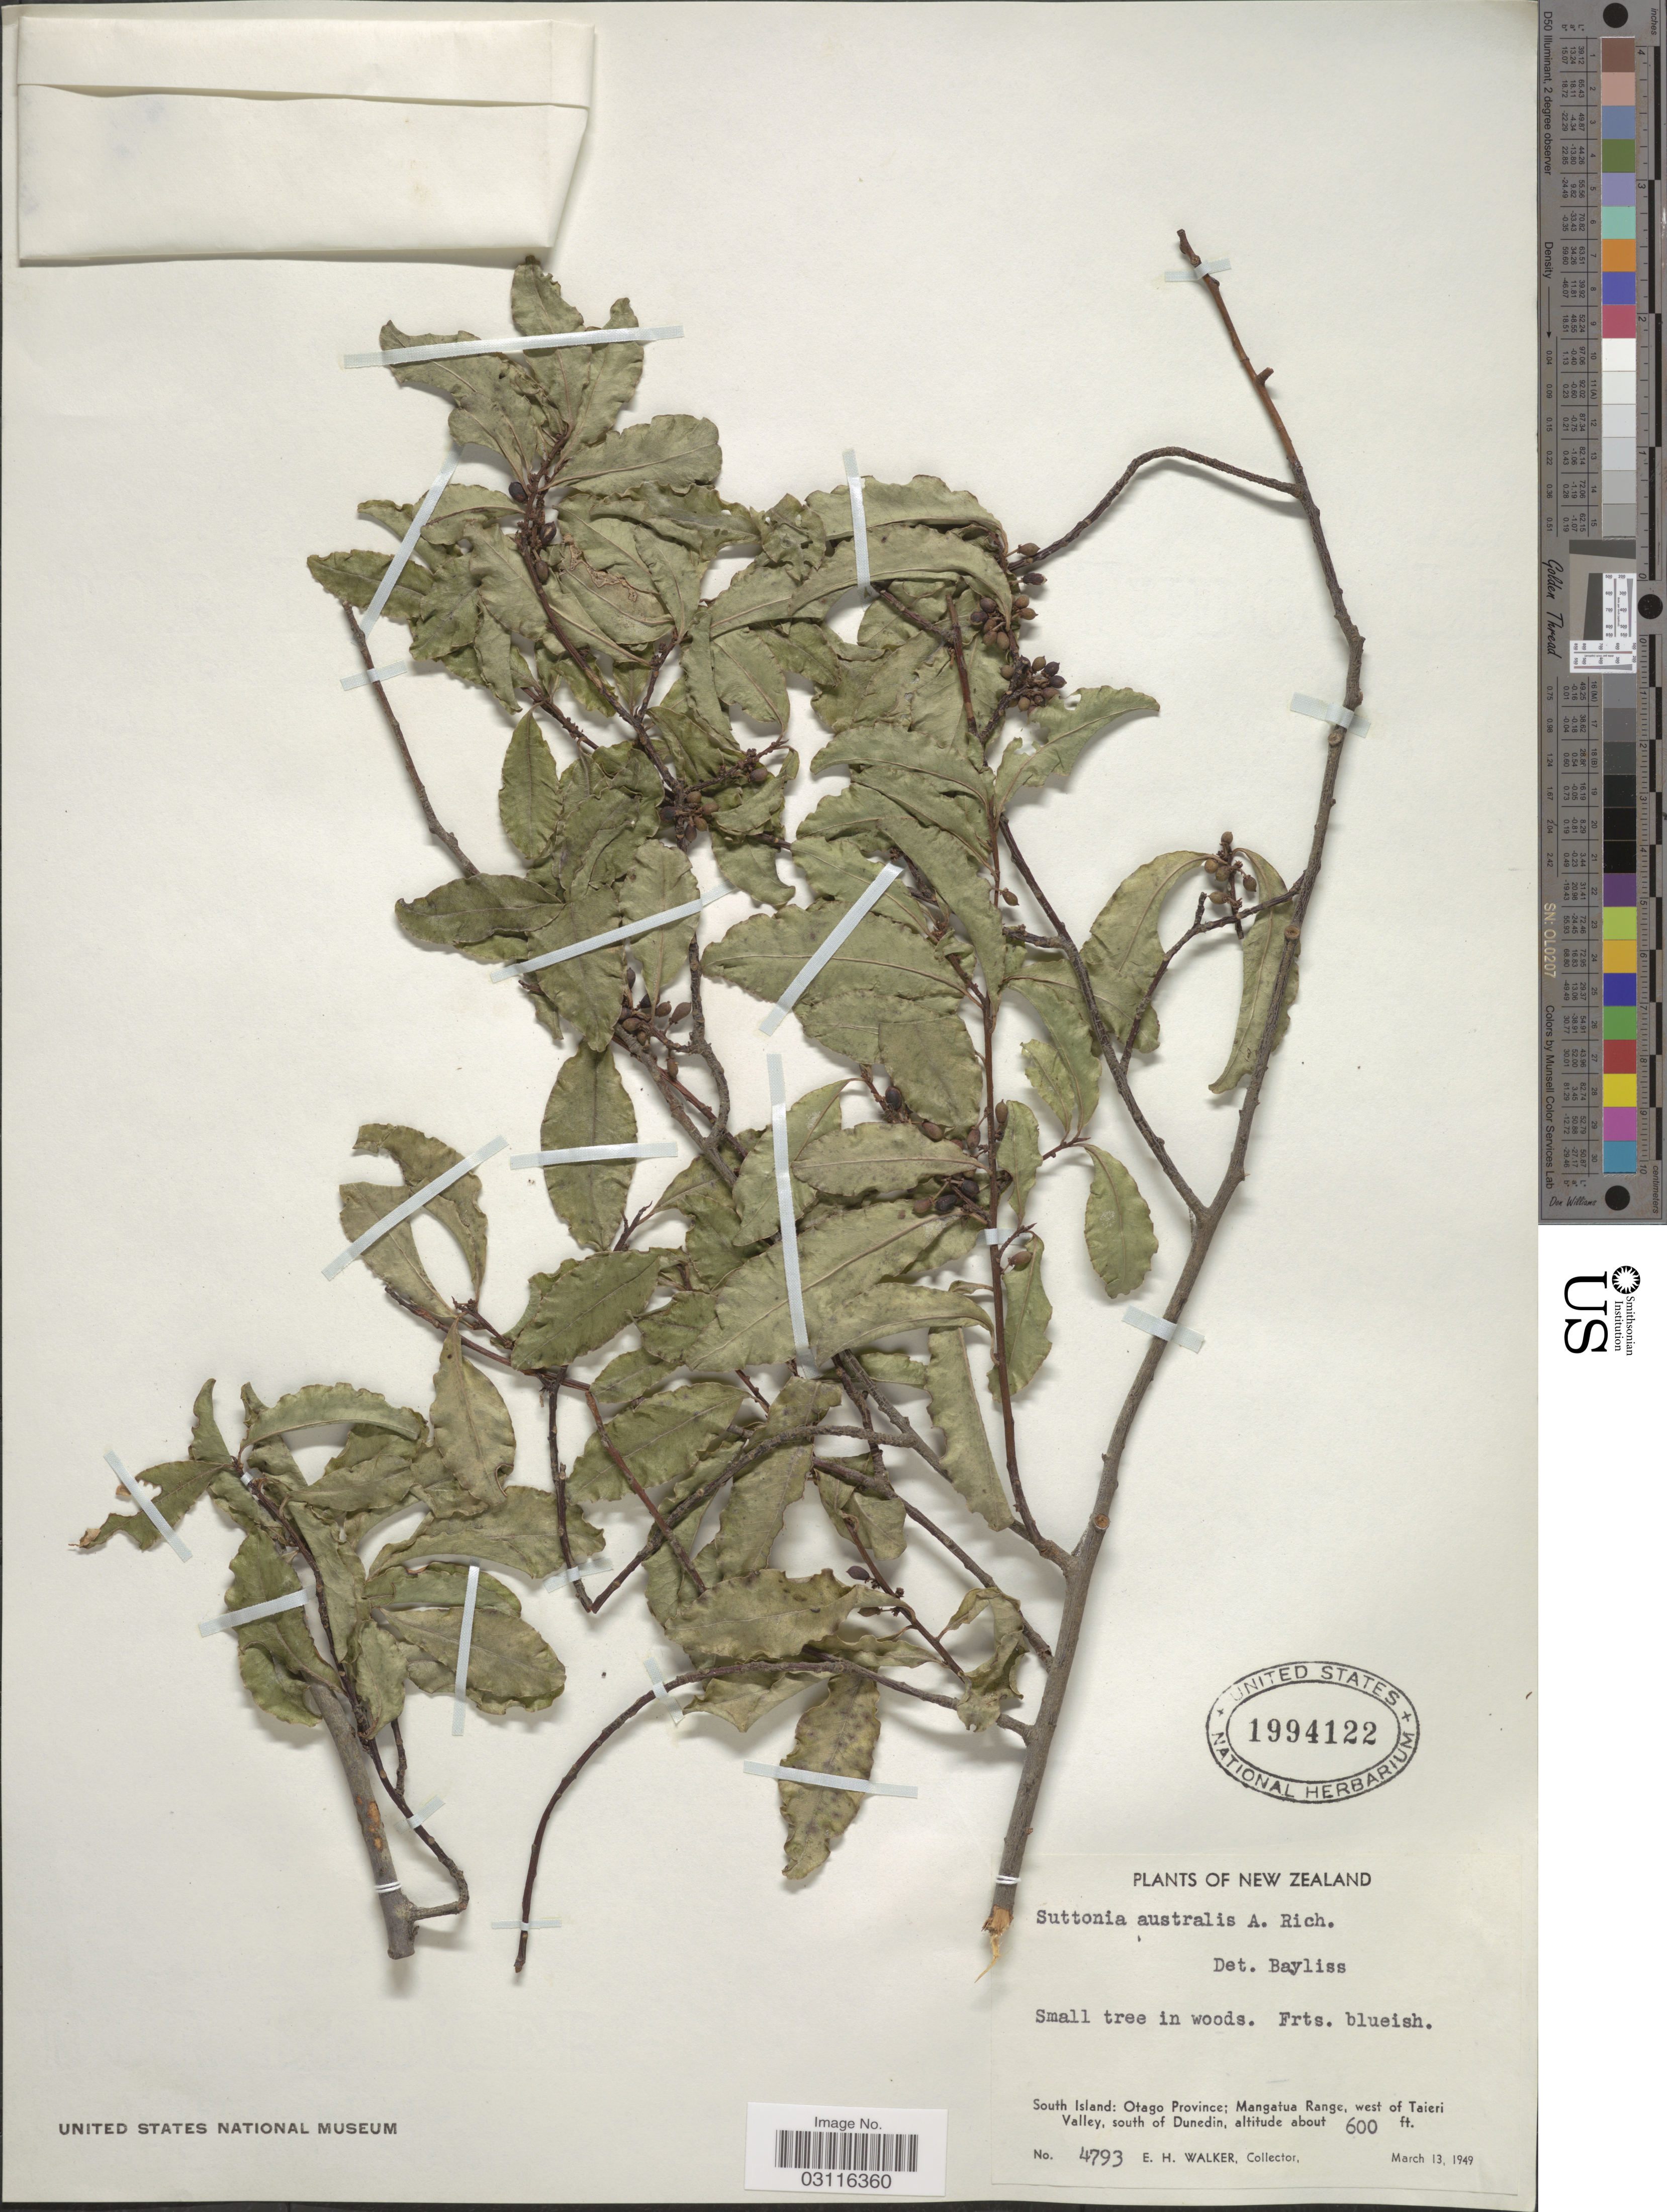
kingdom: Plantae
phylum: Tracheophyta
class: Magnoliopsida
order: Ericales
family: Primulaceae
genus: Suttonia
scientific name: Suttonia australis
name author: A. Rich.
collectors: E. H. Walker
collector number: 4793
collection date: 1949-03-13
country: New Zealand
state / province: Otago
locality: South Island; Mangatua Range, west of Taieri Valley, south of Dunedin.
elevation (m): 183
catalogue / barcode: US 1994122